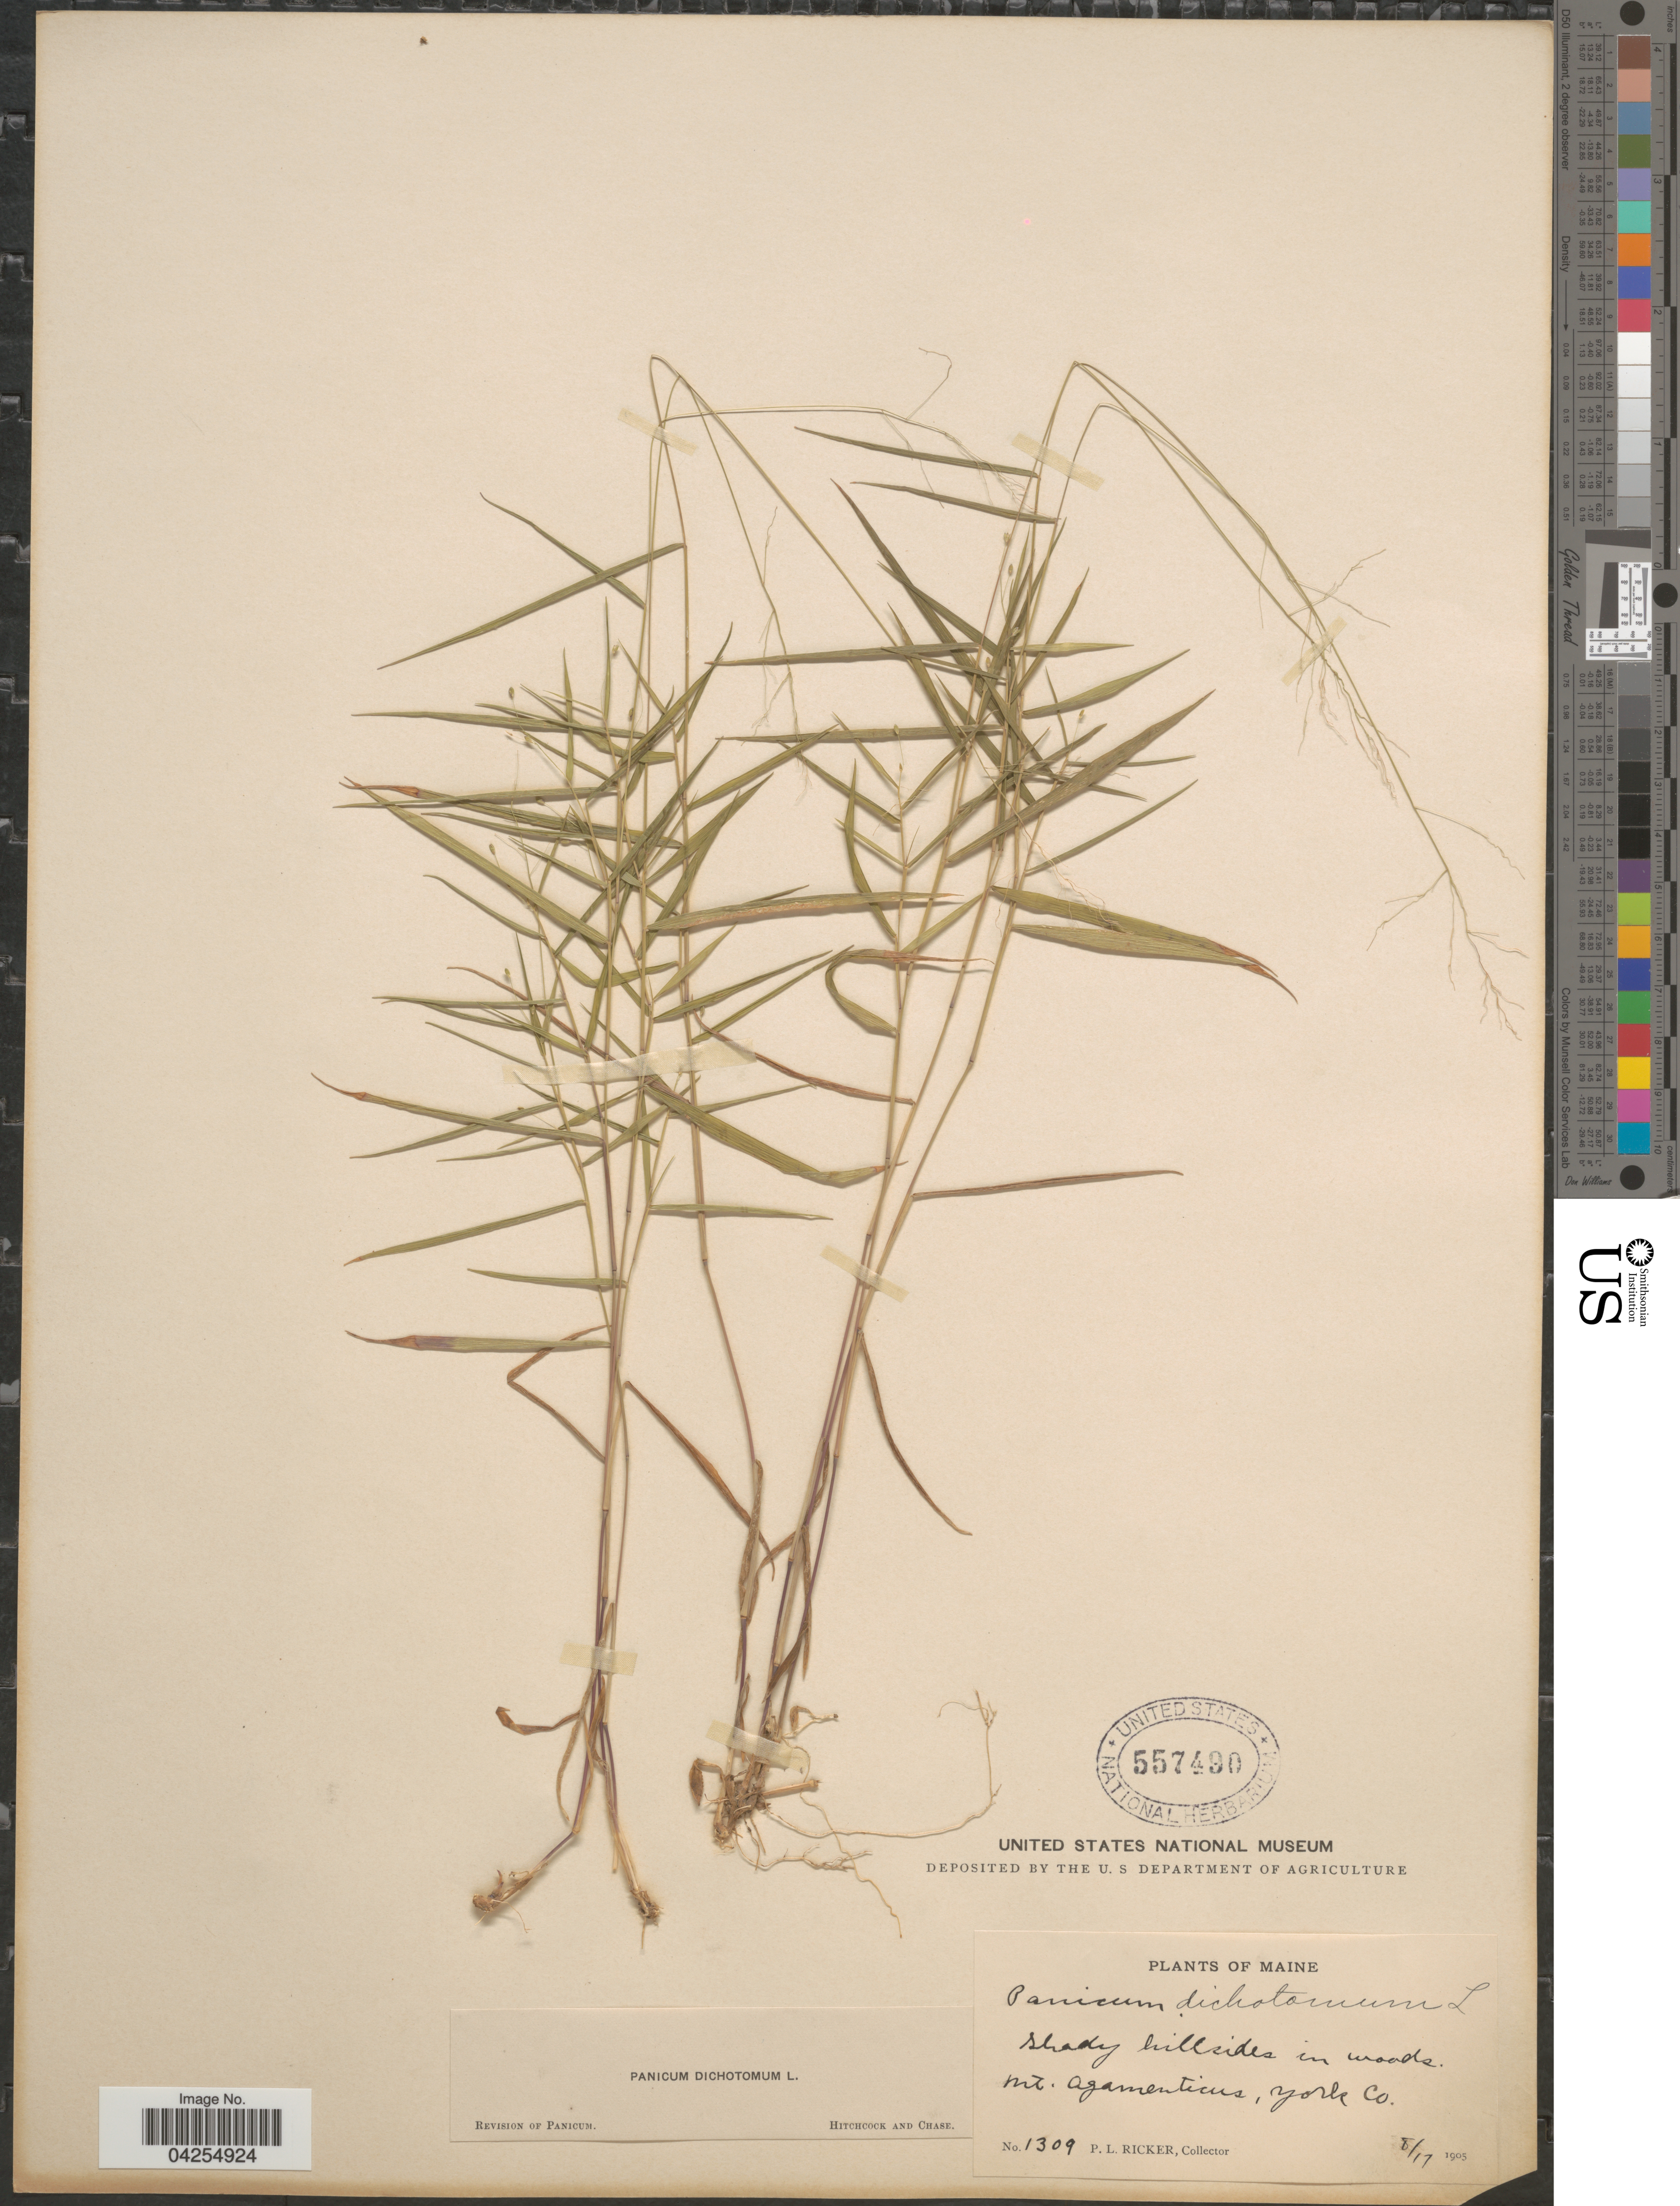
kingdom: Plantae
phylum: Tracheophyta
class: Liliopsida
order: Poales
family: Poaceae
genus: Dichanthelium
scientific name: Dichanthelium dichotomum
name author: (L.) Gould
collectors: P. Ricker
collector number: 1309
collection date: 1905-08-17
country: United States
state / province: Maine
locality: Mt. Agamenticus, York Co.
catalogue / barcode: US 557490